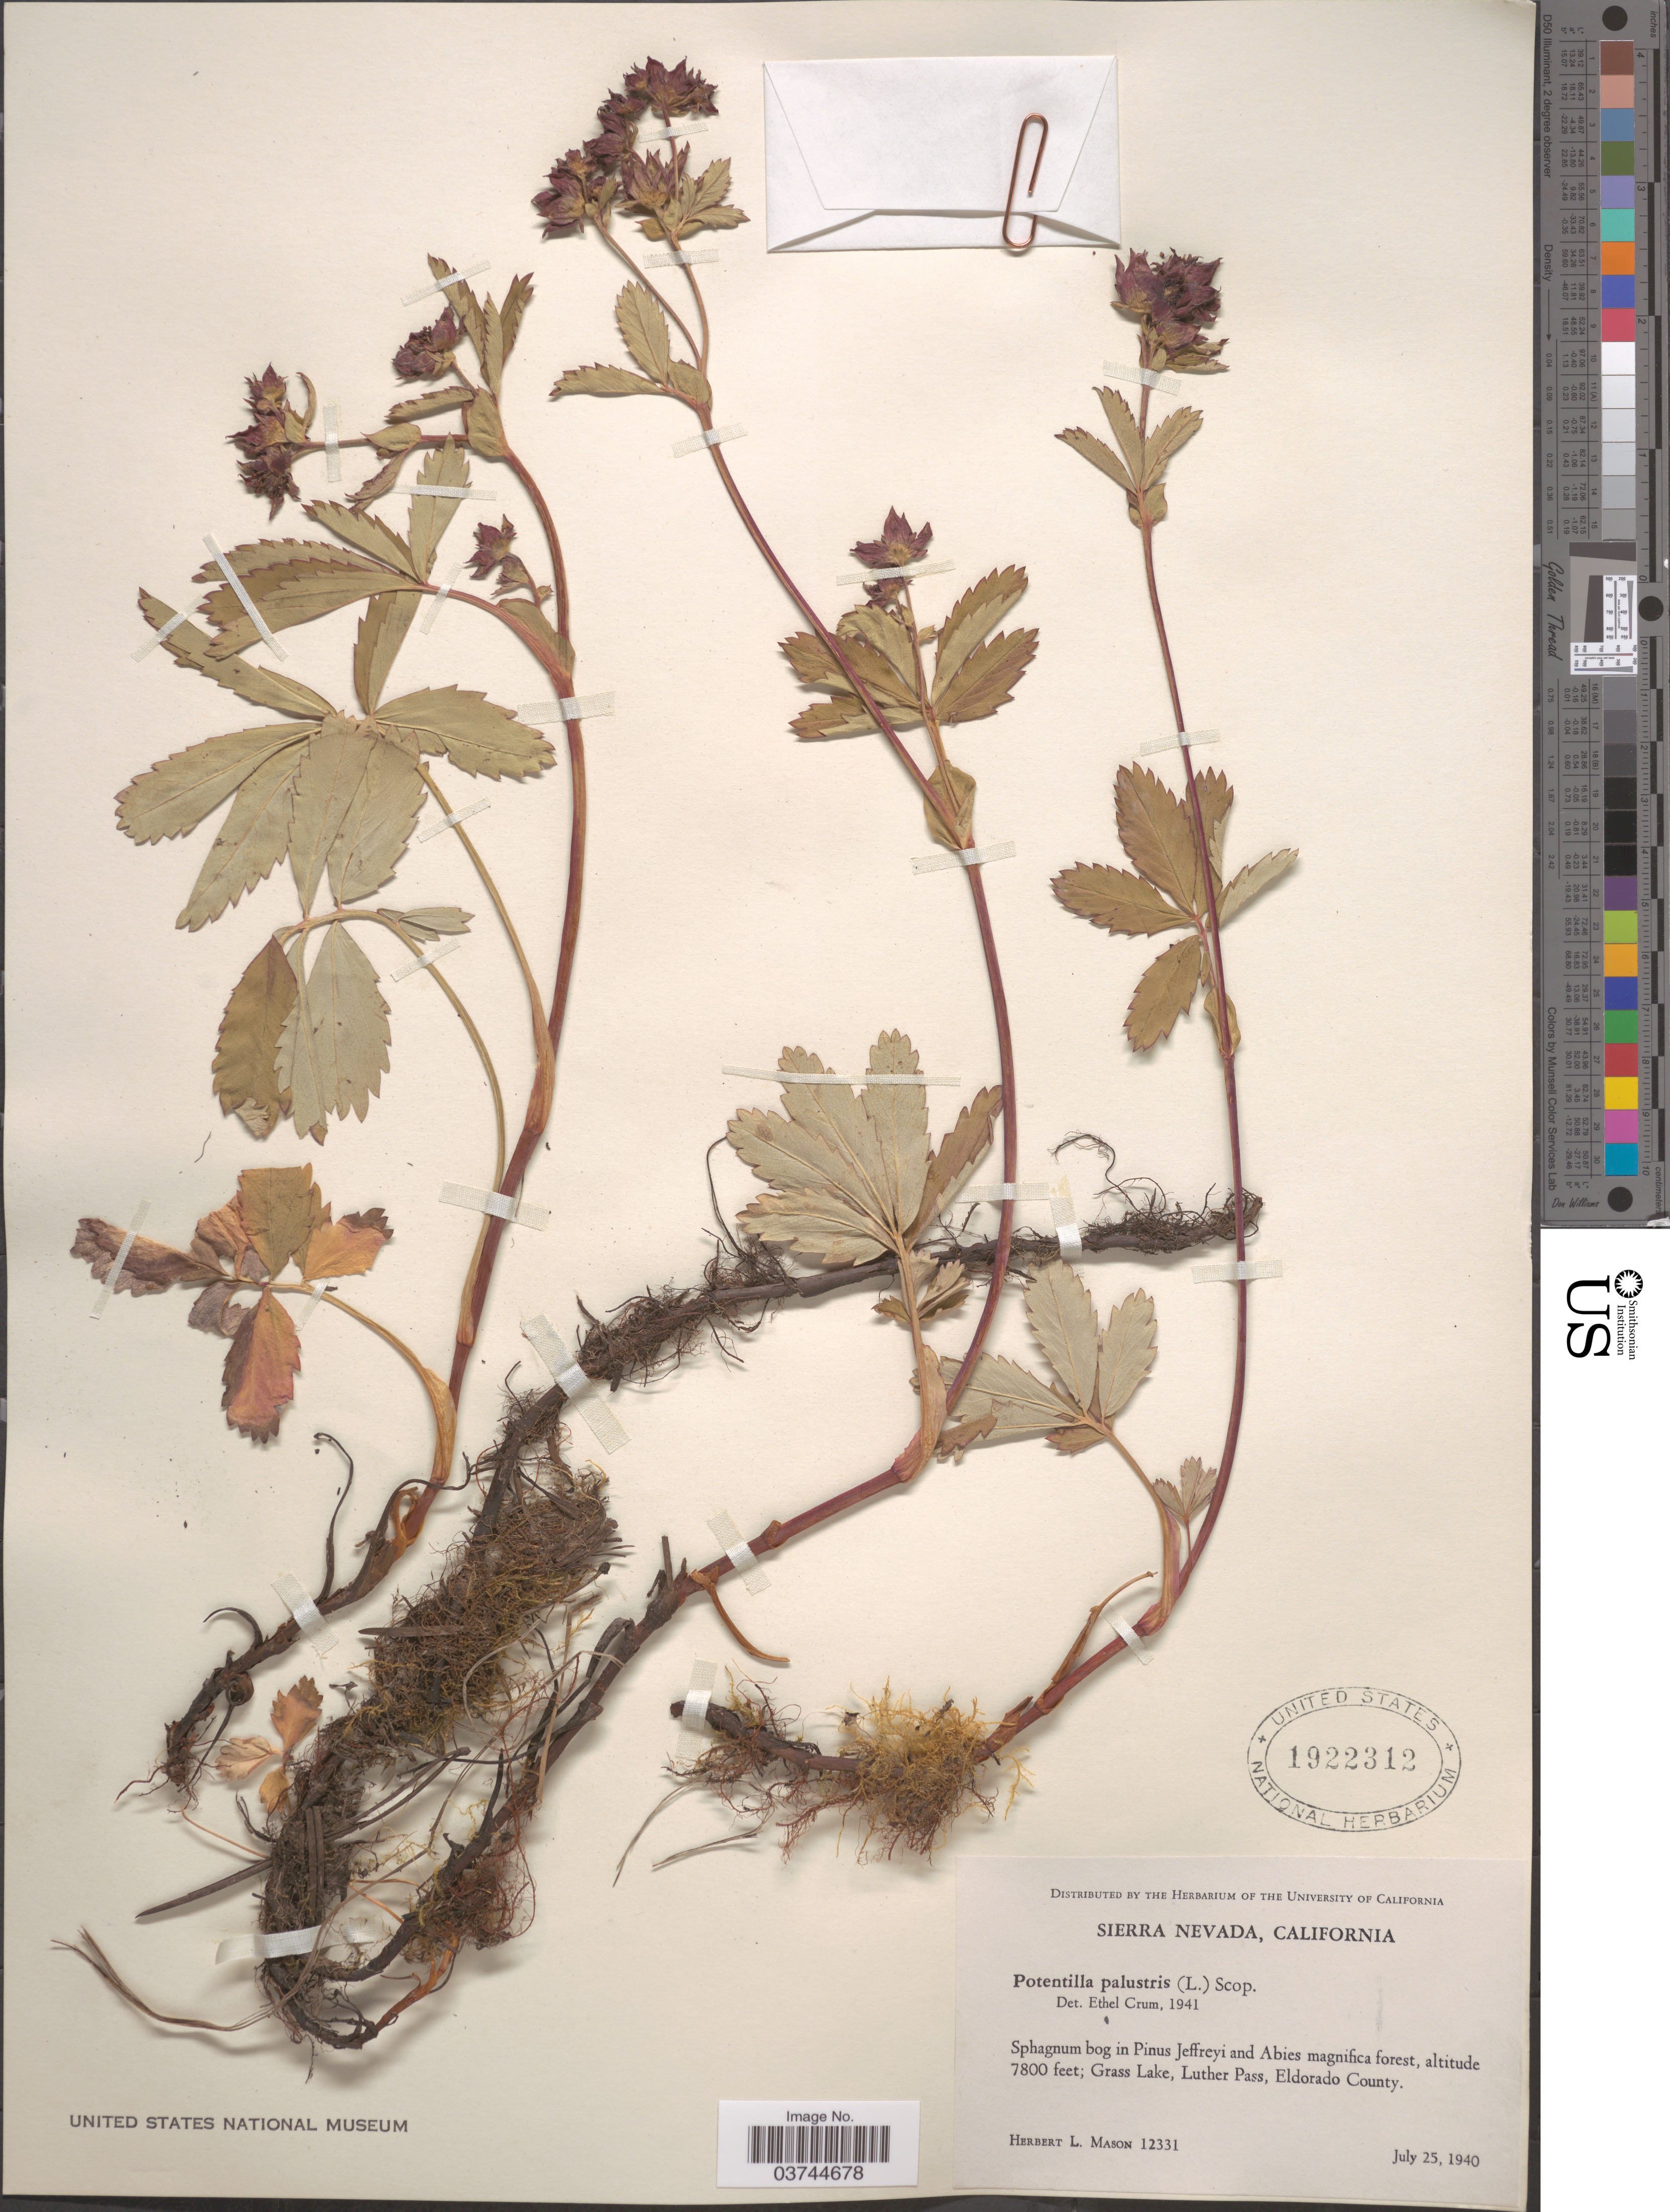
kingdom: Plantae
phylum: Tracheophyta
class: Magnoliopsida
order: Rosales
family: Rosaceae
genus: Comarum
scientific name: Comarum palustre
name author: L.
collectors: H. L. Mason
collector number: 12331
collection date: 1940-07-25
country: United States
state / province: California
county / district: El Dorado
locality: Sierra Nevada. Grass Lake, Luther Pass, Eldorado County.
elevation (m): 2377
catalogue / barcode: US 1922312